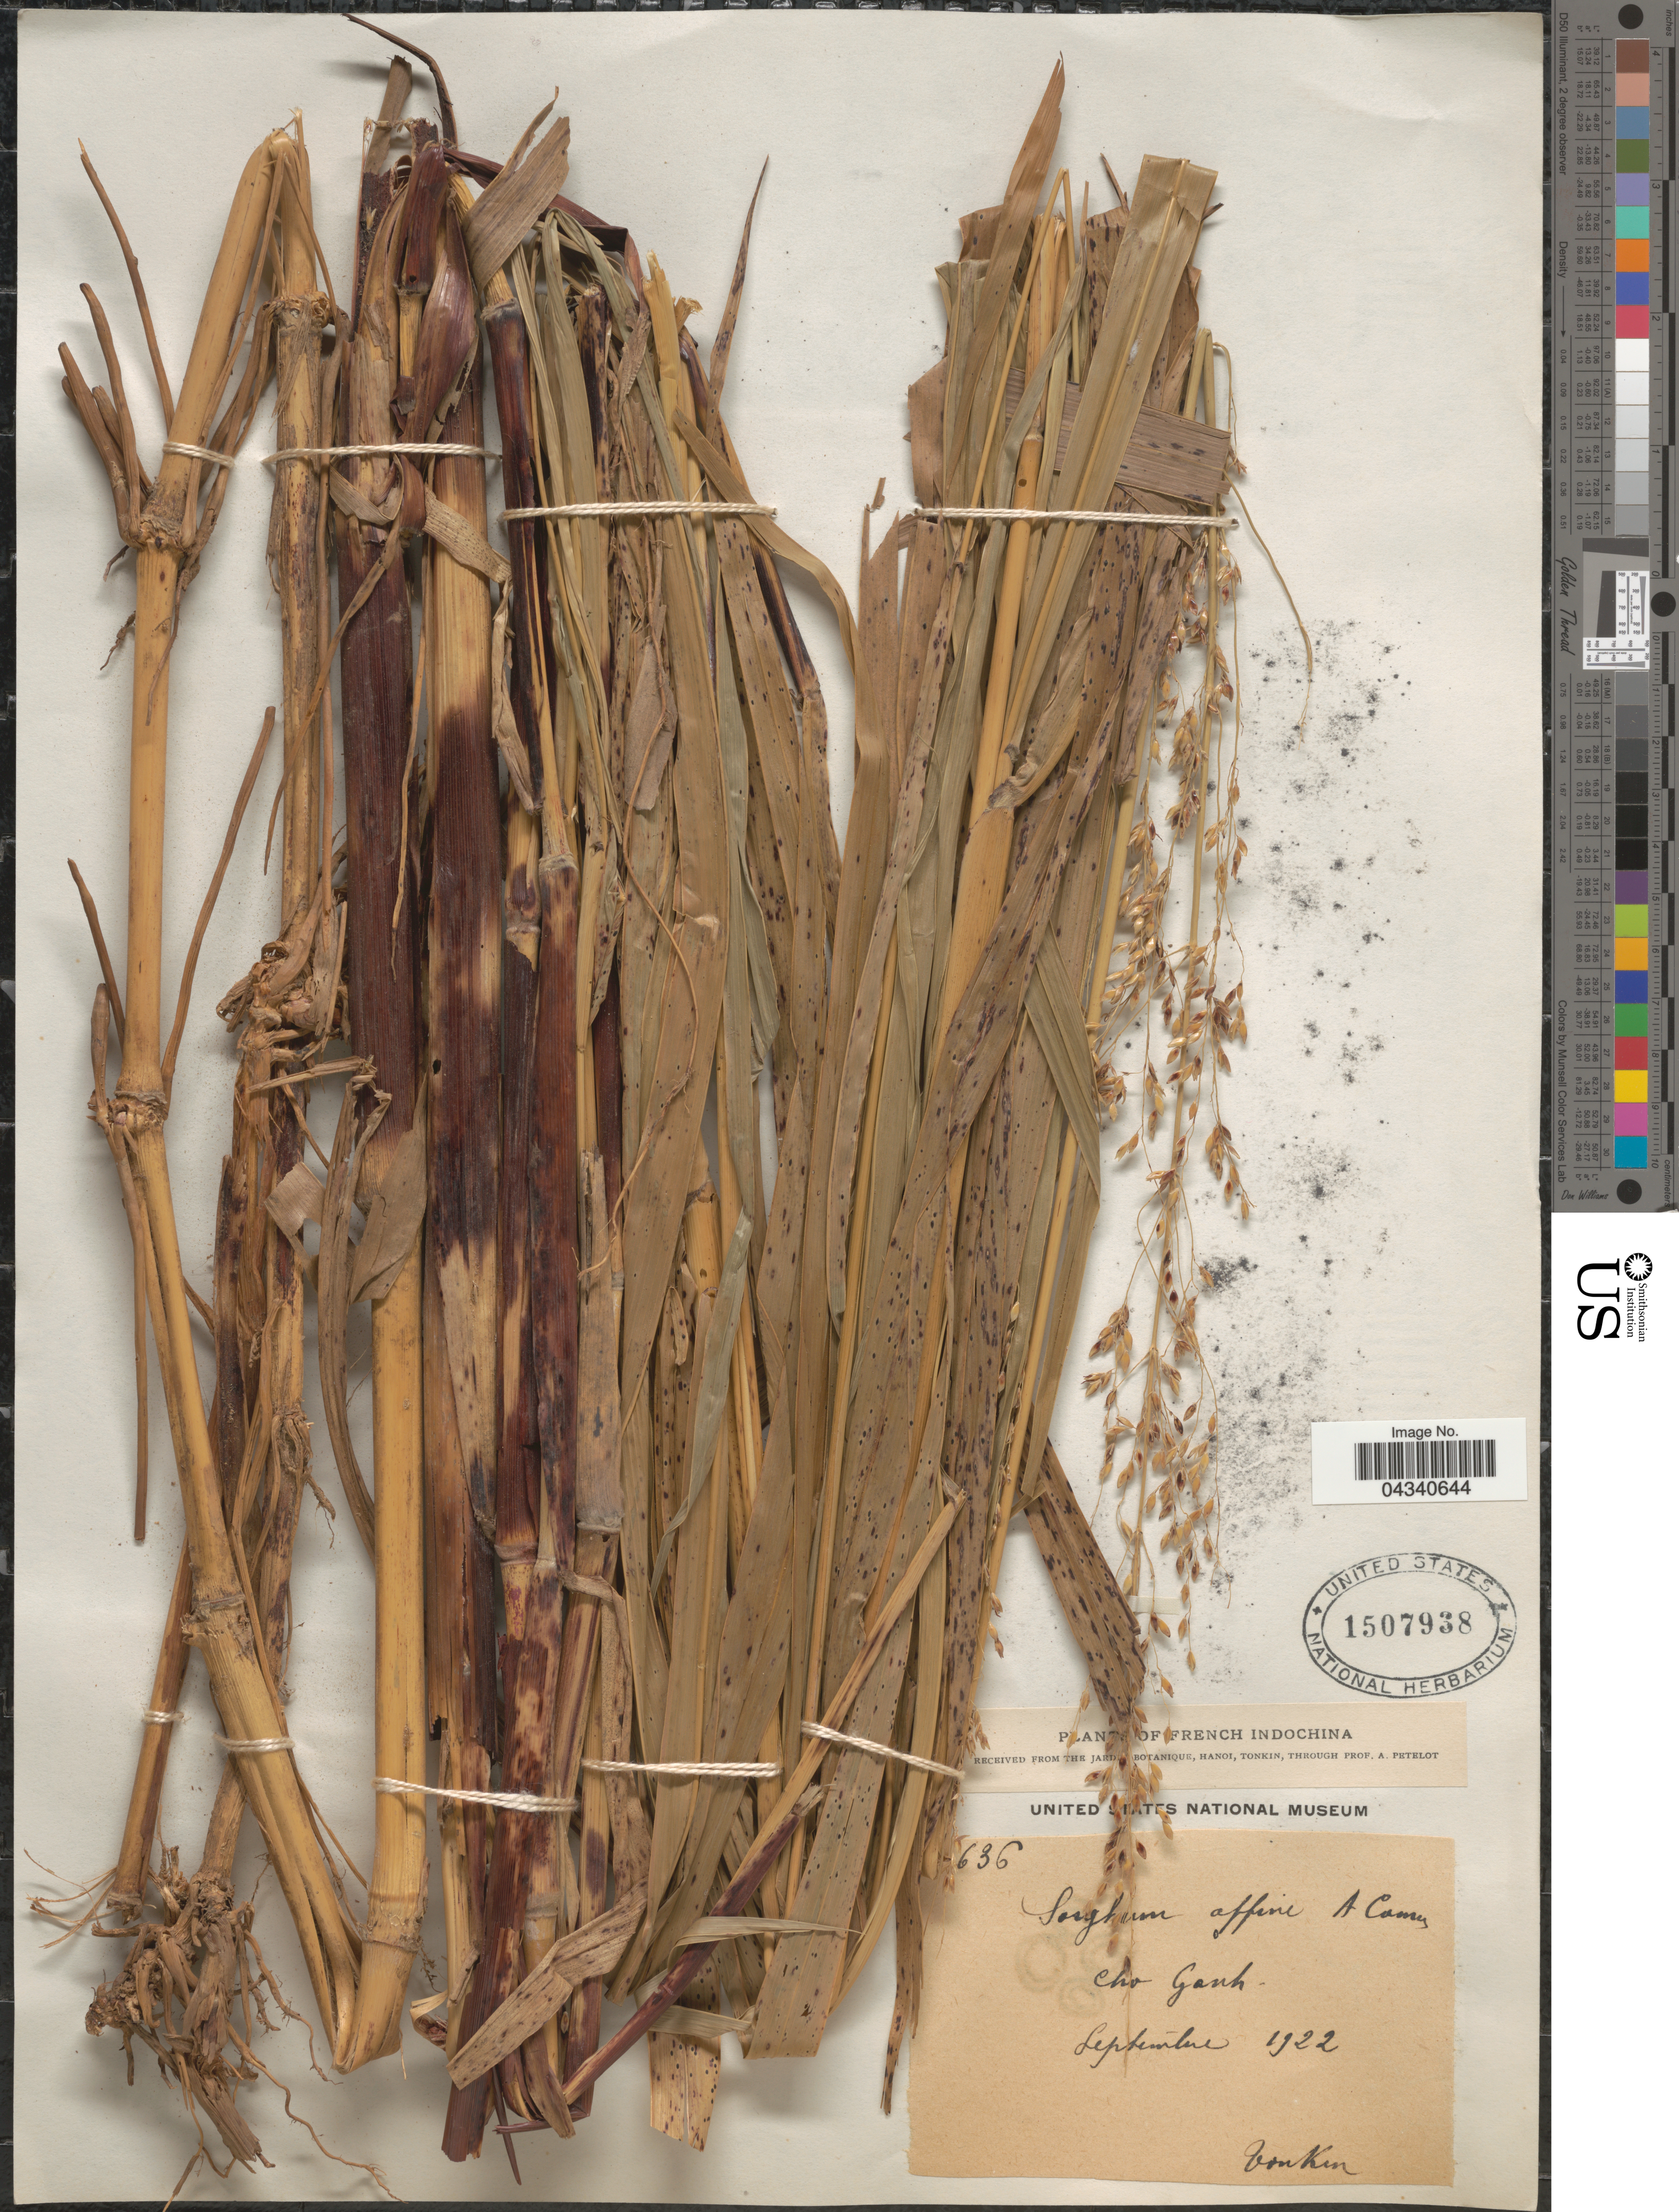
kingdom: Plantae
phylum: Tracheophyta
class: Liliopsida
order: Poales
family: Poaceae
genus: Sorghum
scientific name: Sorghum propinquum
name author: (Kunth) Hitchc.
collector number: !636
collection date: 1922-09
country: Vietnam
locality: French Indochina. Cho Ganh. Tonkin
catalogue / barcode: US 1507938